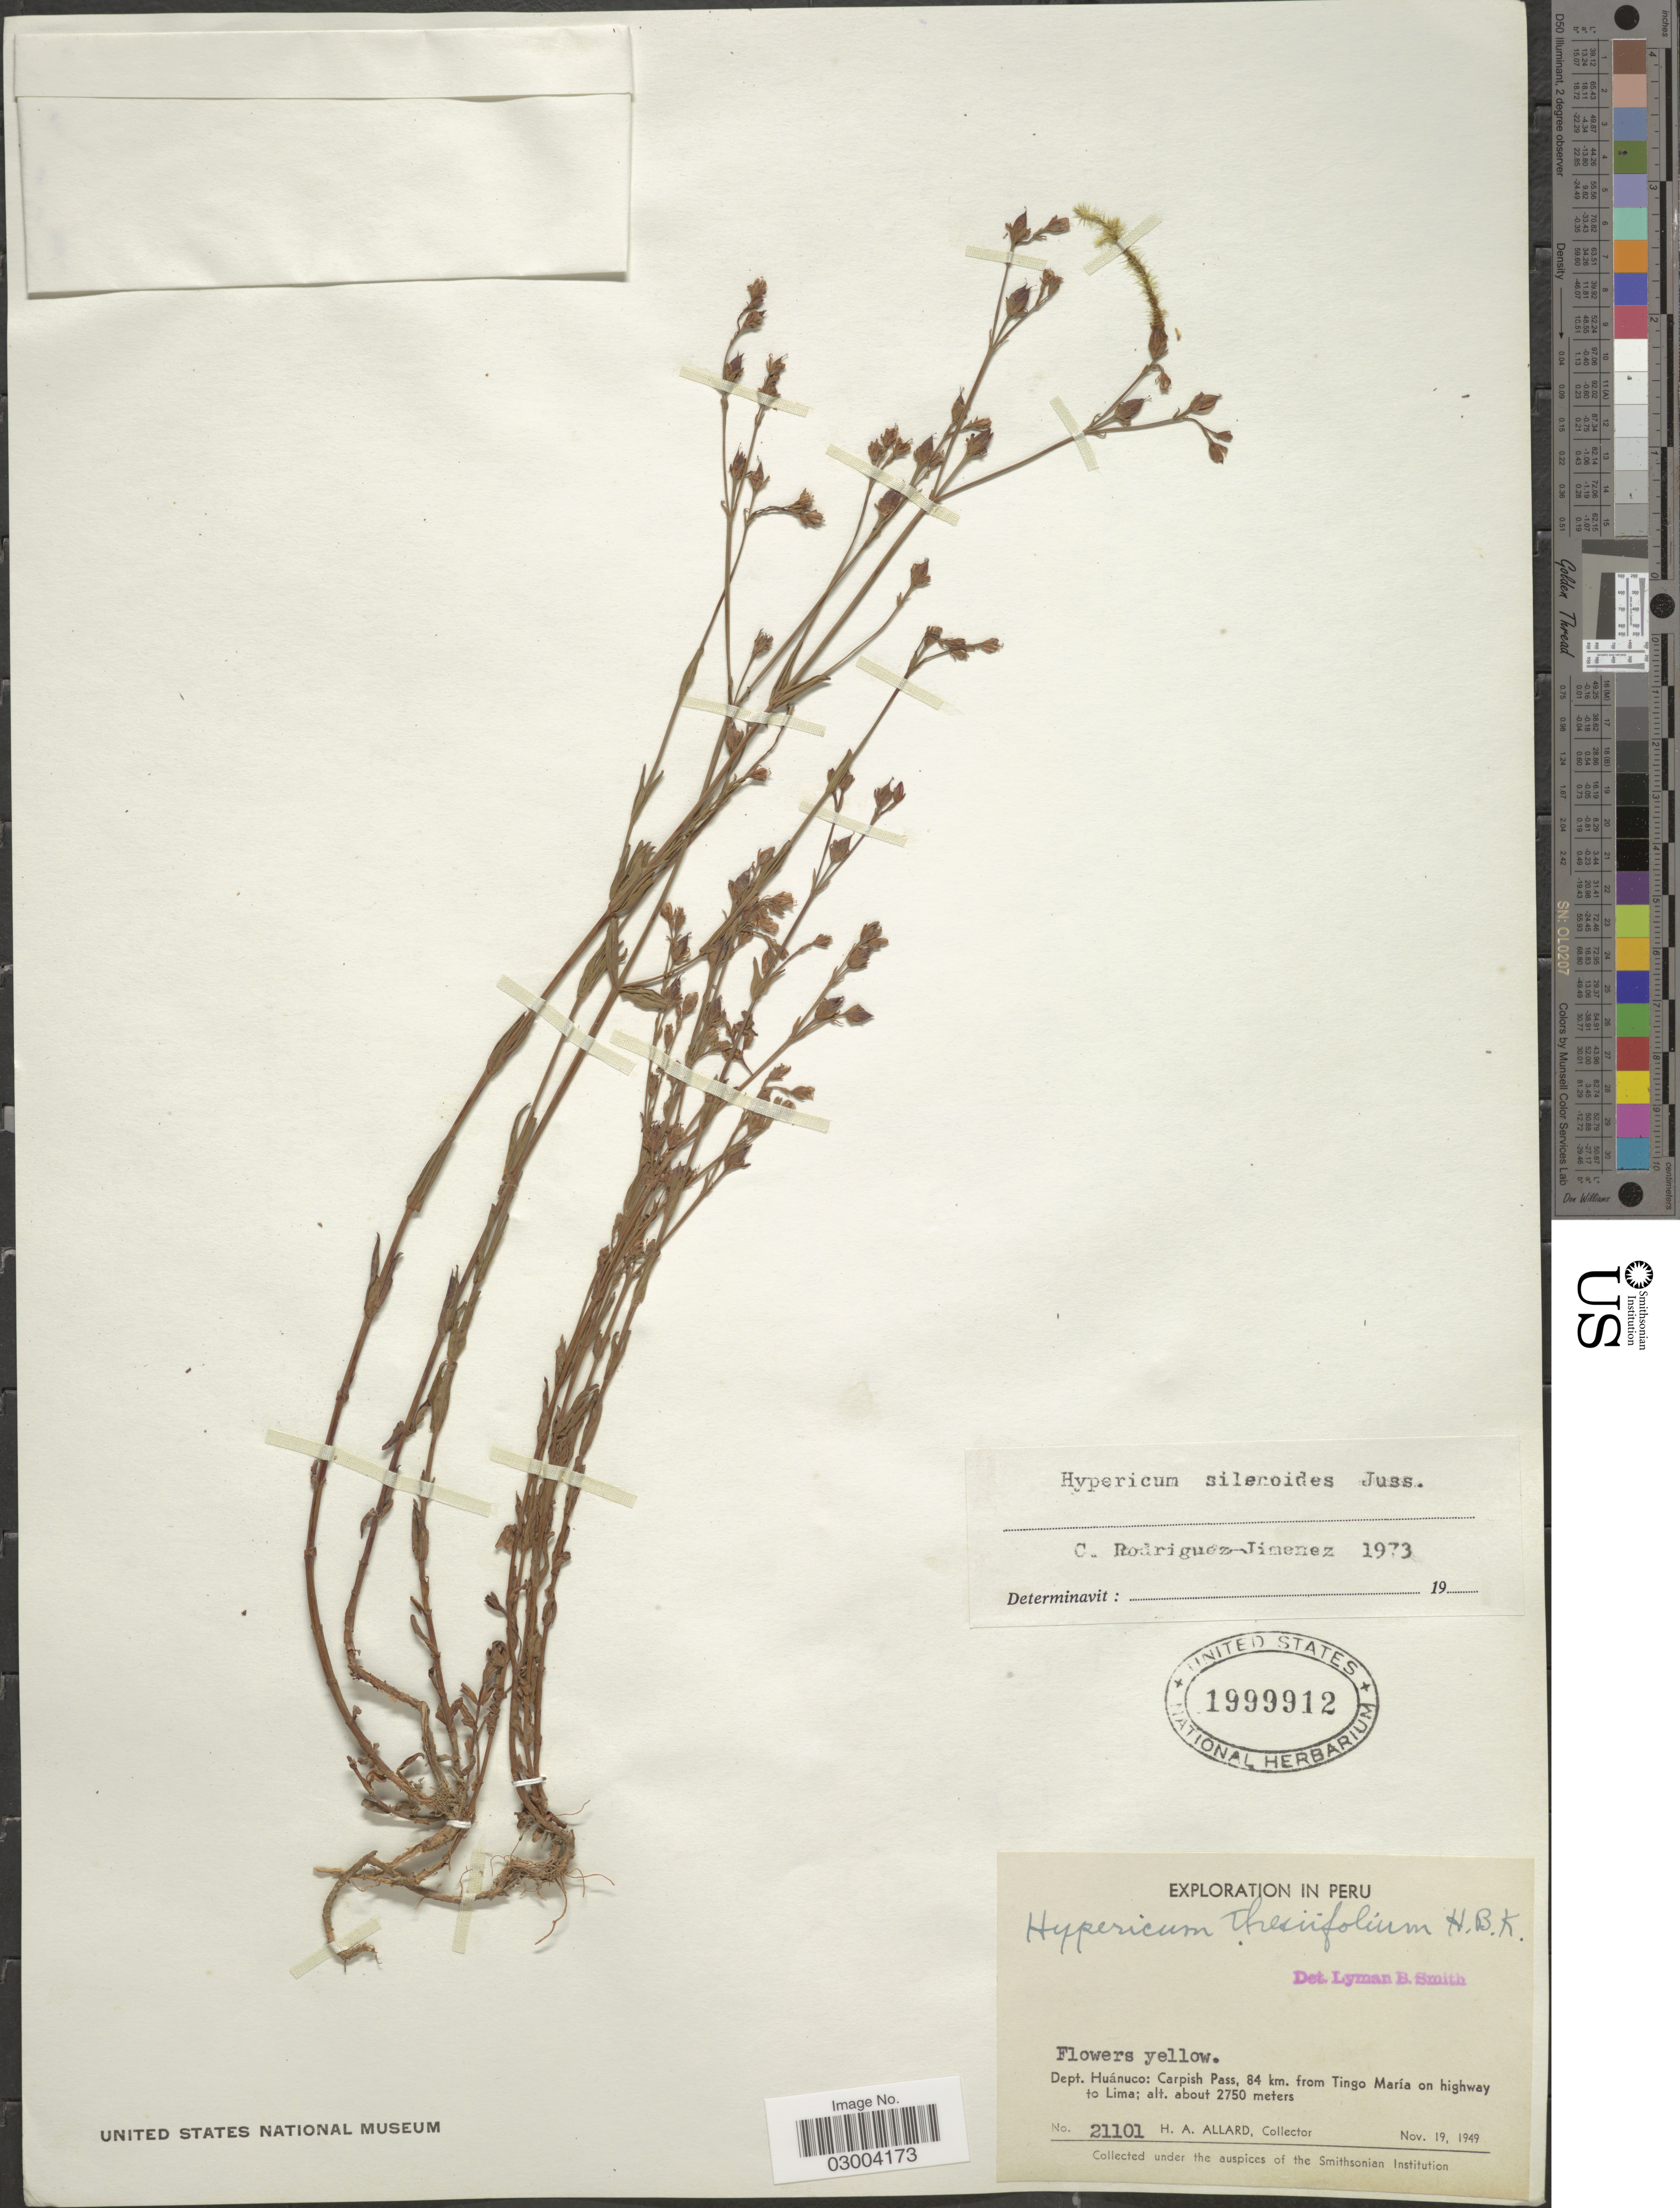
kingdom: Plantae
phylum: Tracheophyta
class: Magnoliopsida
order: Malpighiales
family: Hypericaceae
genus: Hypericum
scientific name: Hypericum silenoides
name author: Juss.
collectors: H. A. Allard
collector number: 21101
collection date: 1949-11-19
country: Peru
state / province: Huánuco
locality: Dept. Huánuco: Carpish Pass, 84 km. from Tingo María on highway to Lima.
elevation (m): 2750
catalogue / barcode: US 1999912